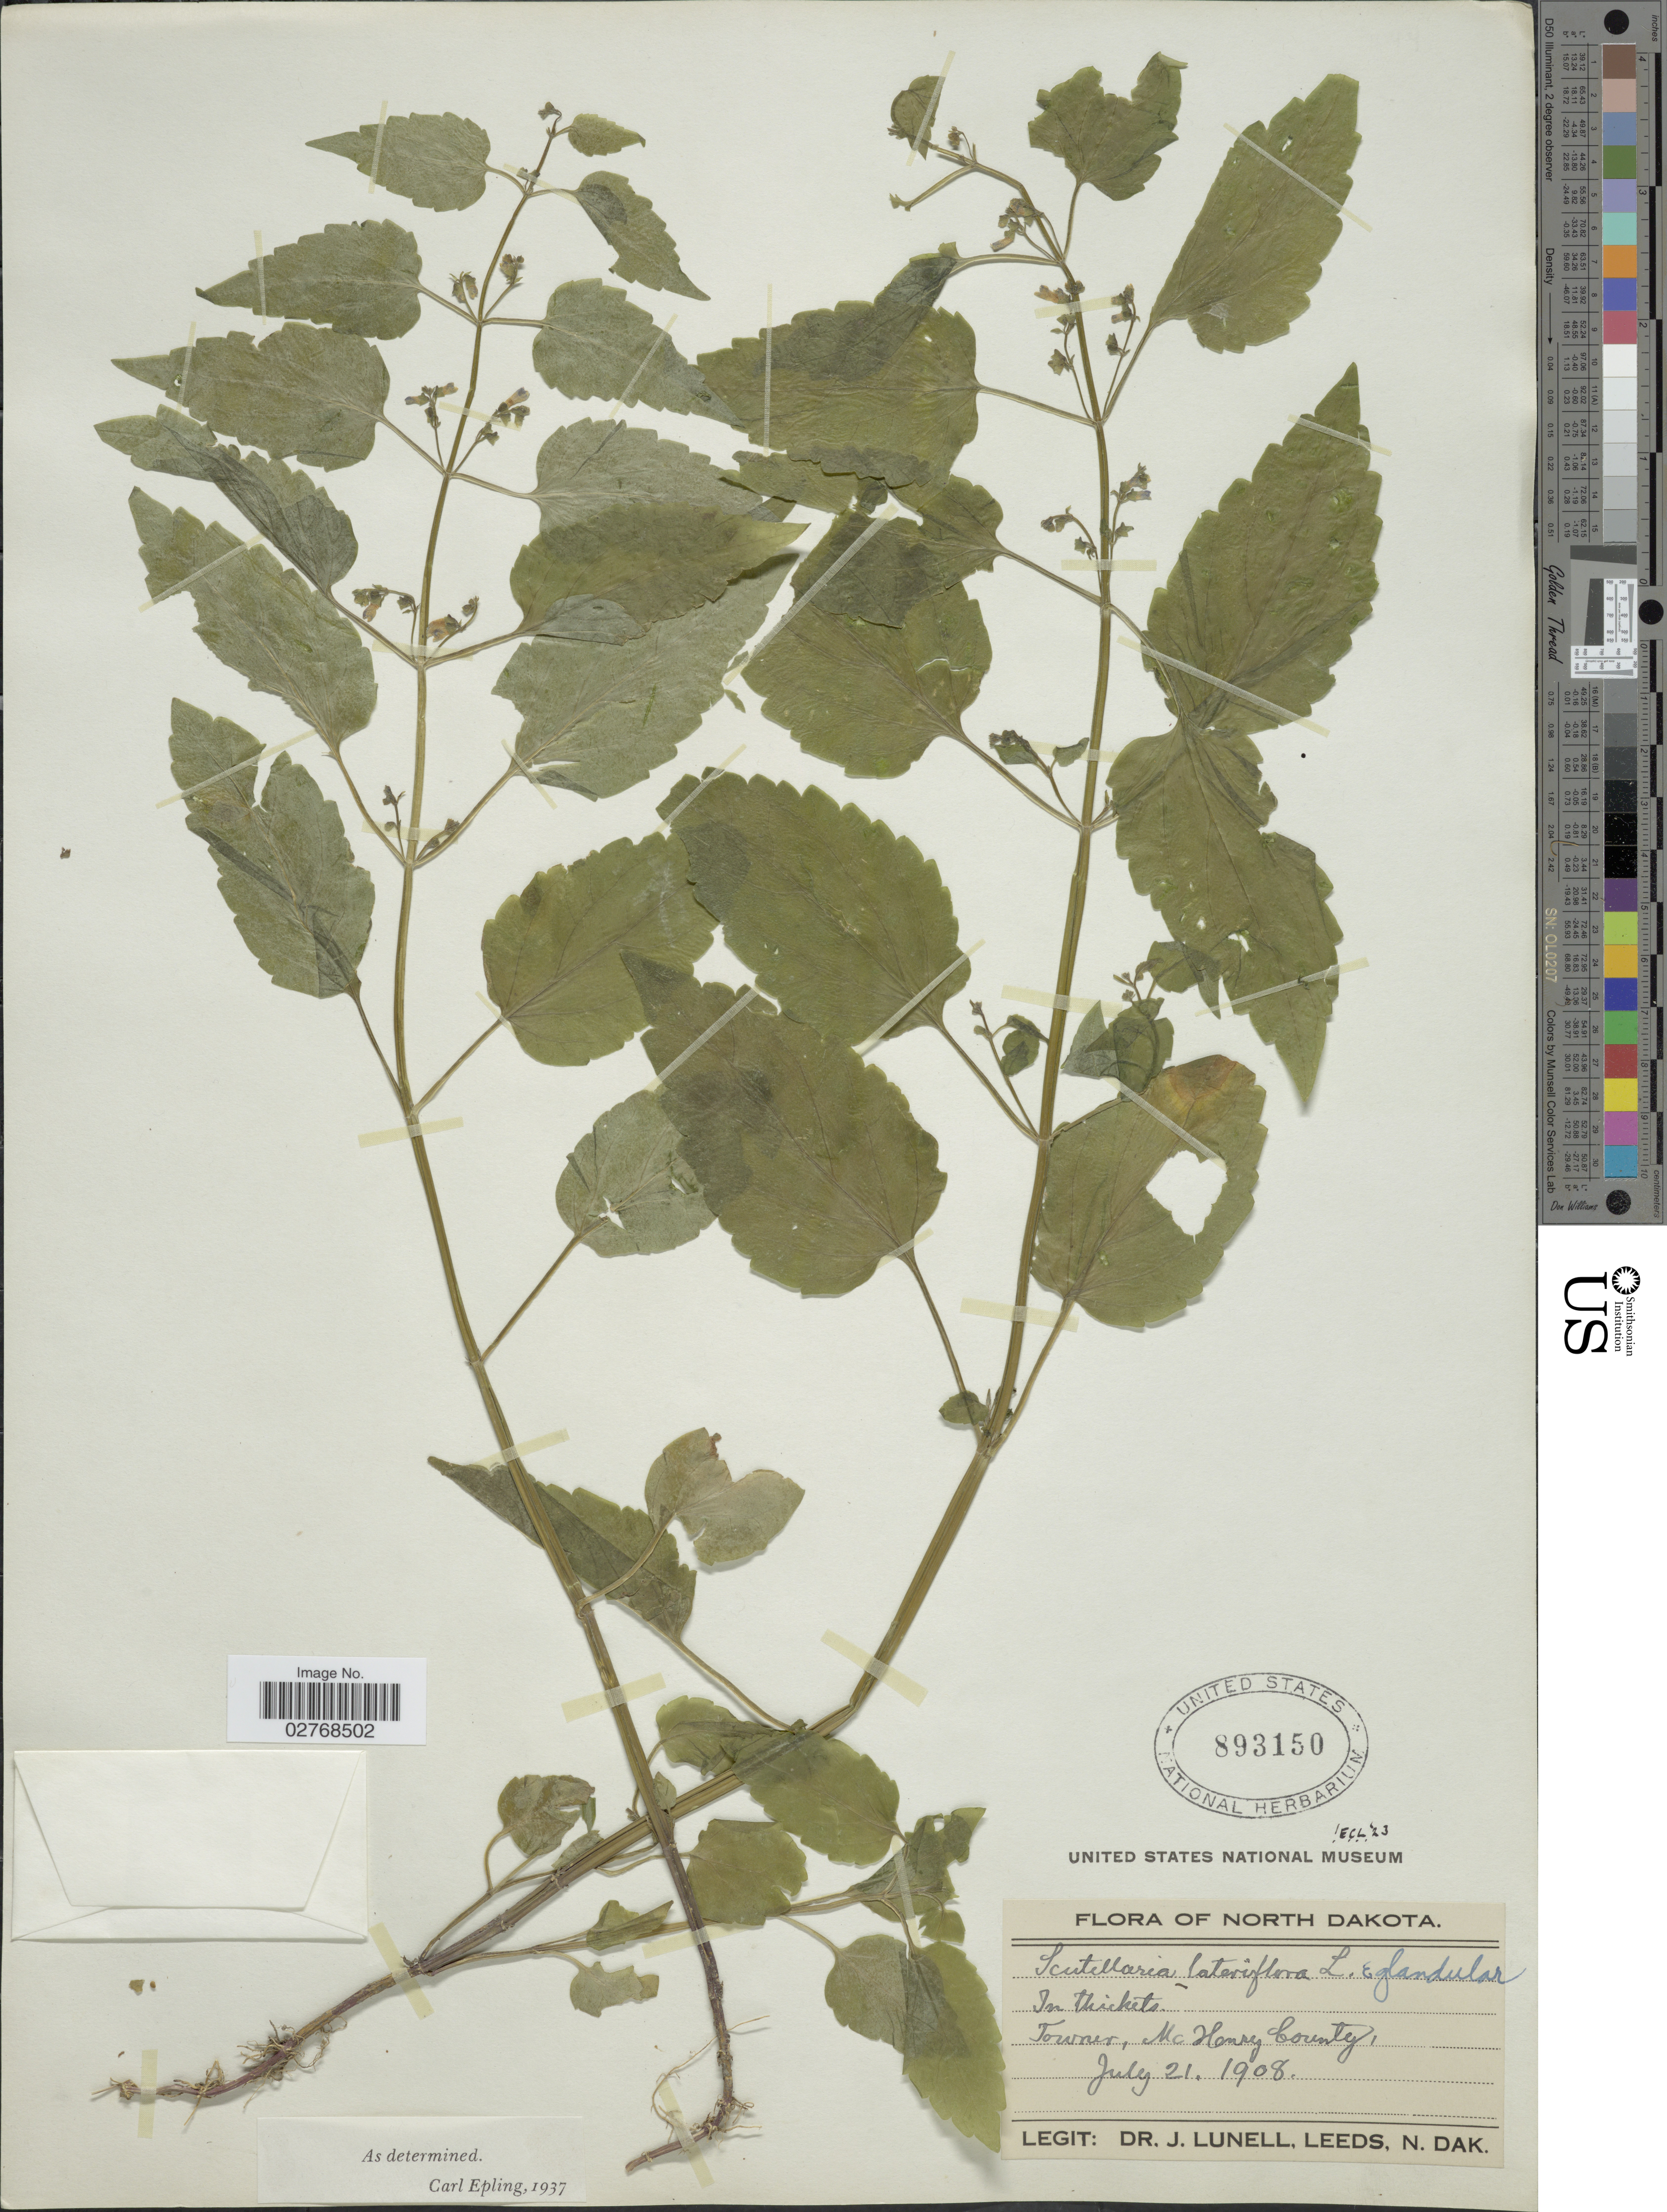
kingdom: Plantae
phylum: Tracheophyta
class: Magnoliopsida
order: Lamiales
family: Lamiaceae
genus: Scutellaria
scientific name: Scutellaria lateriflora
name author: L.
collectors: J. Lunell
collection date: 1908-07-21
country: United States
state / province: North Dakota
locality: In thickets. Towner, McHenry County.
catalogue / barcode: US 893150